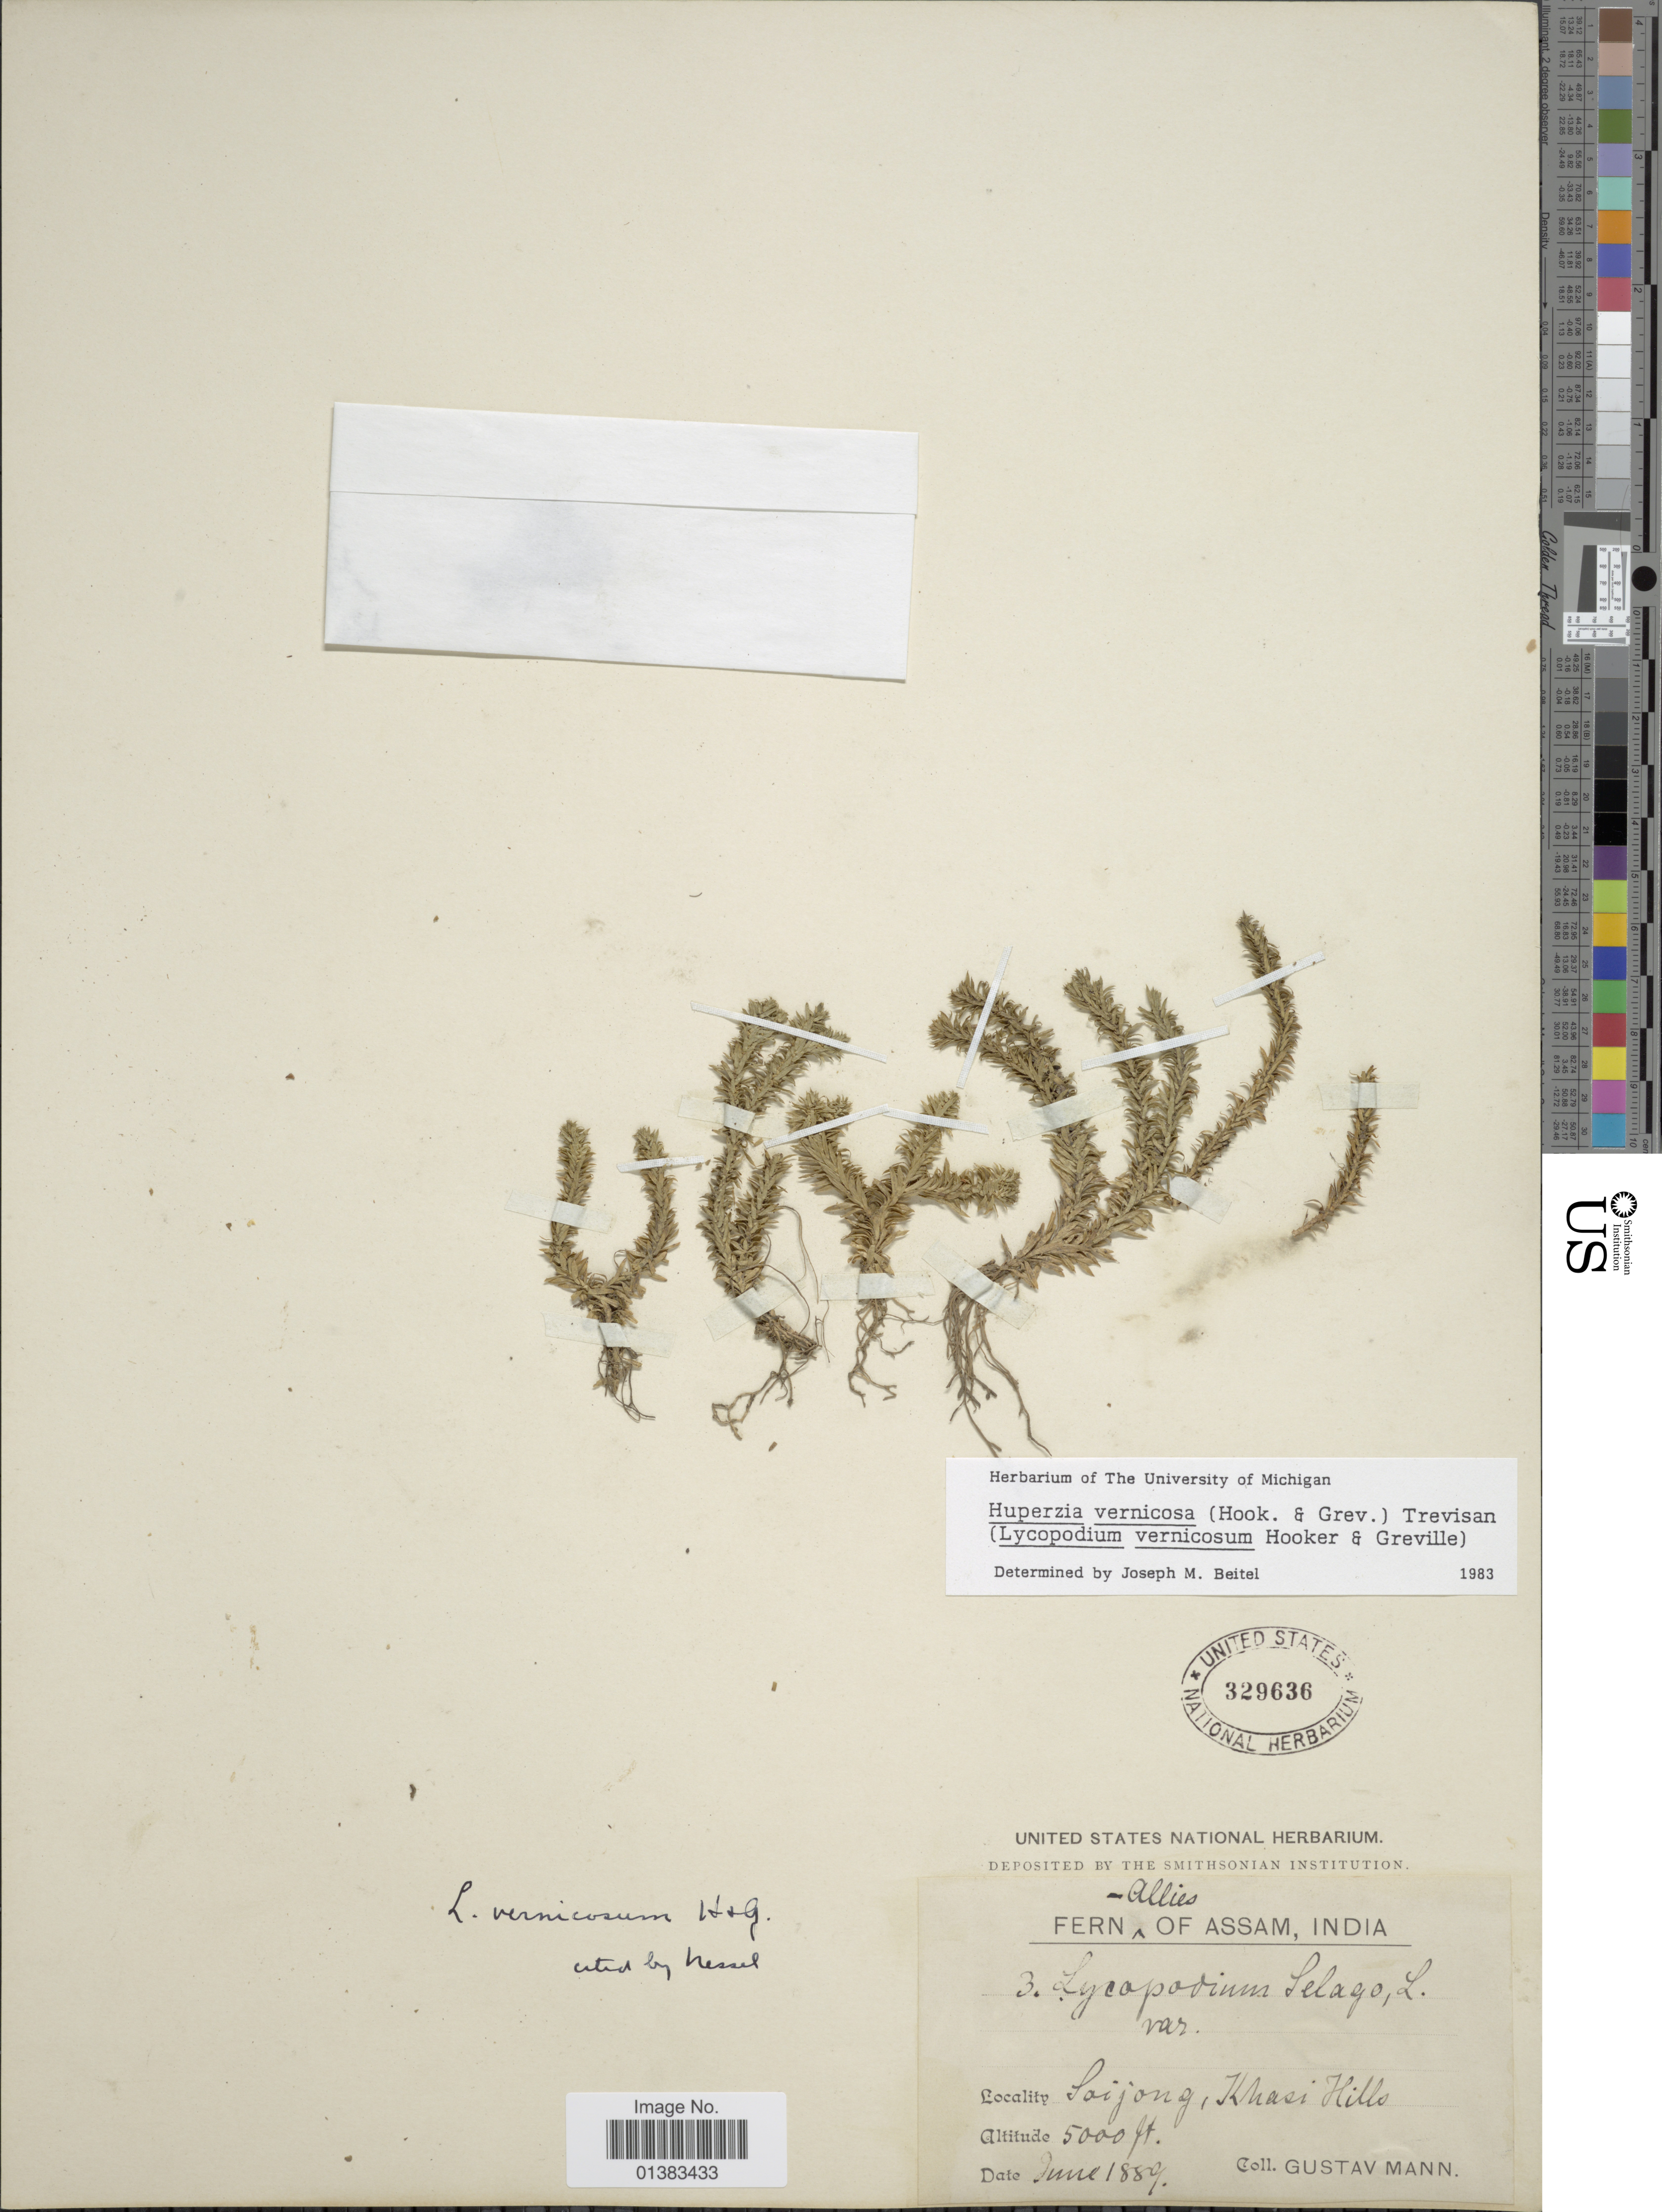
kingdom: Plantae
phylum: Tracheophyta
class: Lycopodiopsida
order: Lycopodiales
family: Lycopodiaceae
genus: Phlegmariurus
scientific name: Phlegmariurus vernicosus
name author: (Hook. & Grev.) Á. Löve & D. Löve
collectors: G. Mann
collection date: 1889-06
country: India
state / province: Meghalaya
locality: Allies, Saijong, Khasi Hills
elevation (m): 1524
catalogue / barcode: US 329636